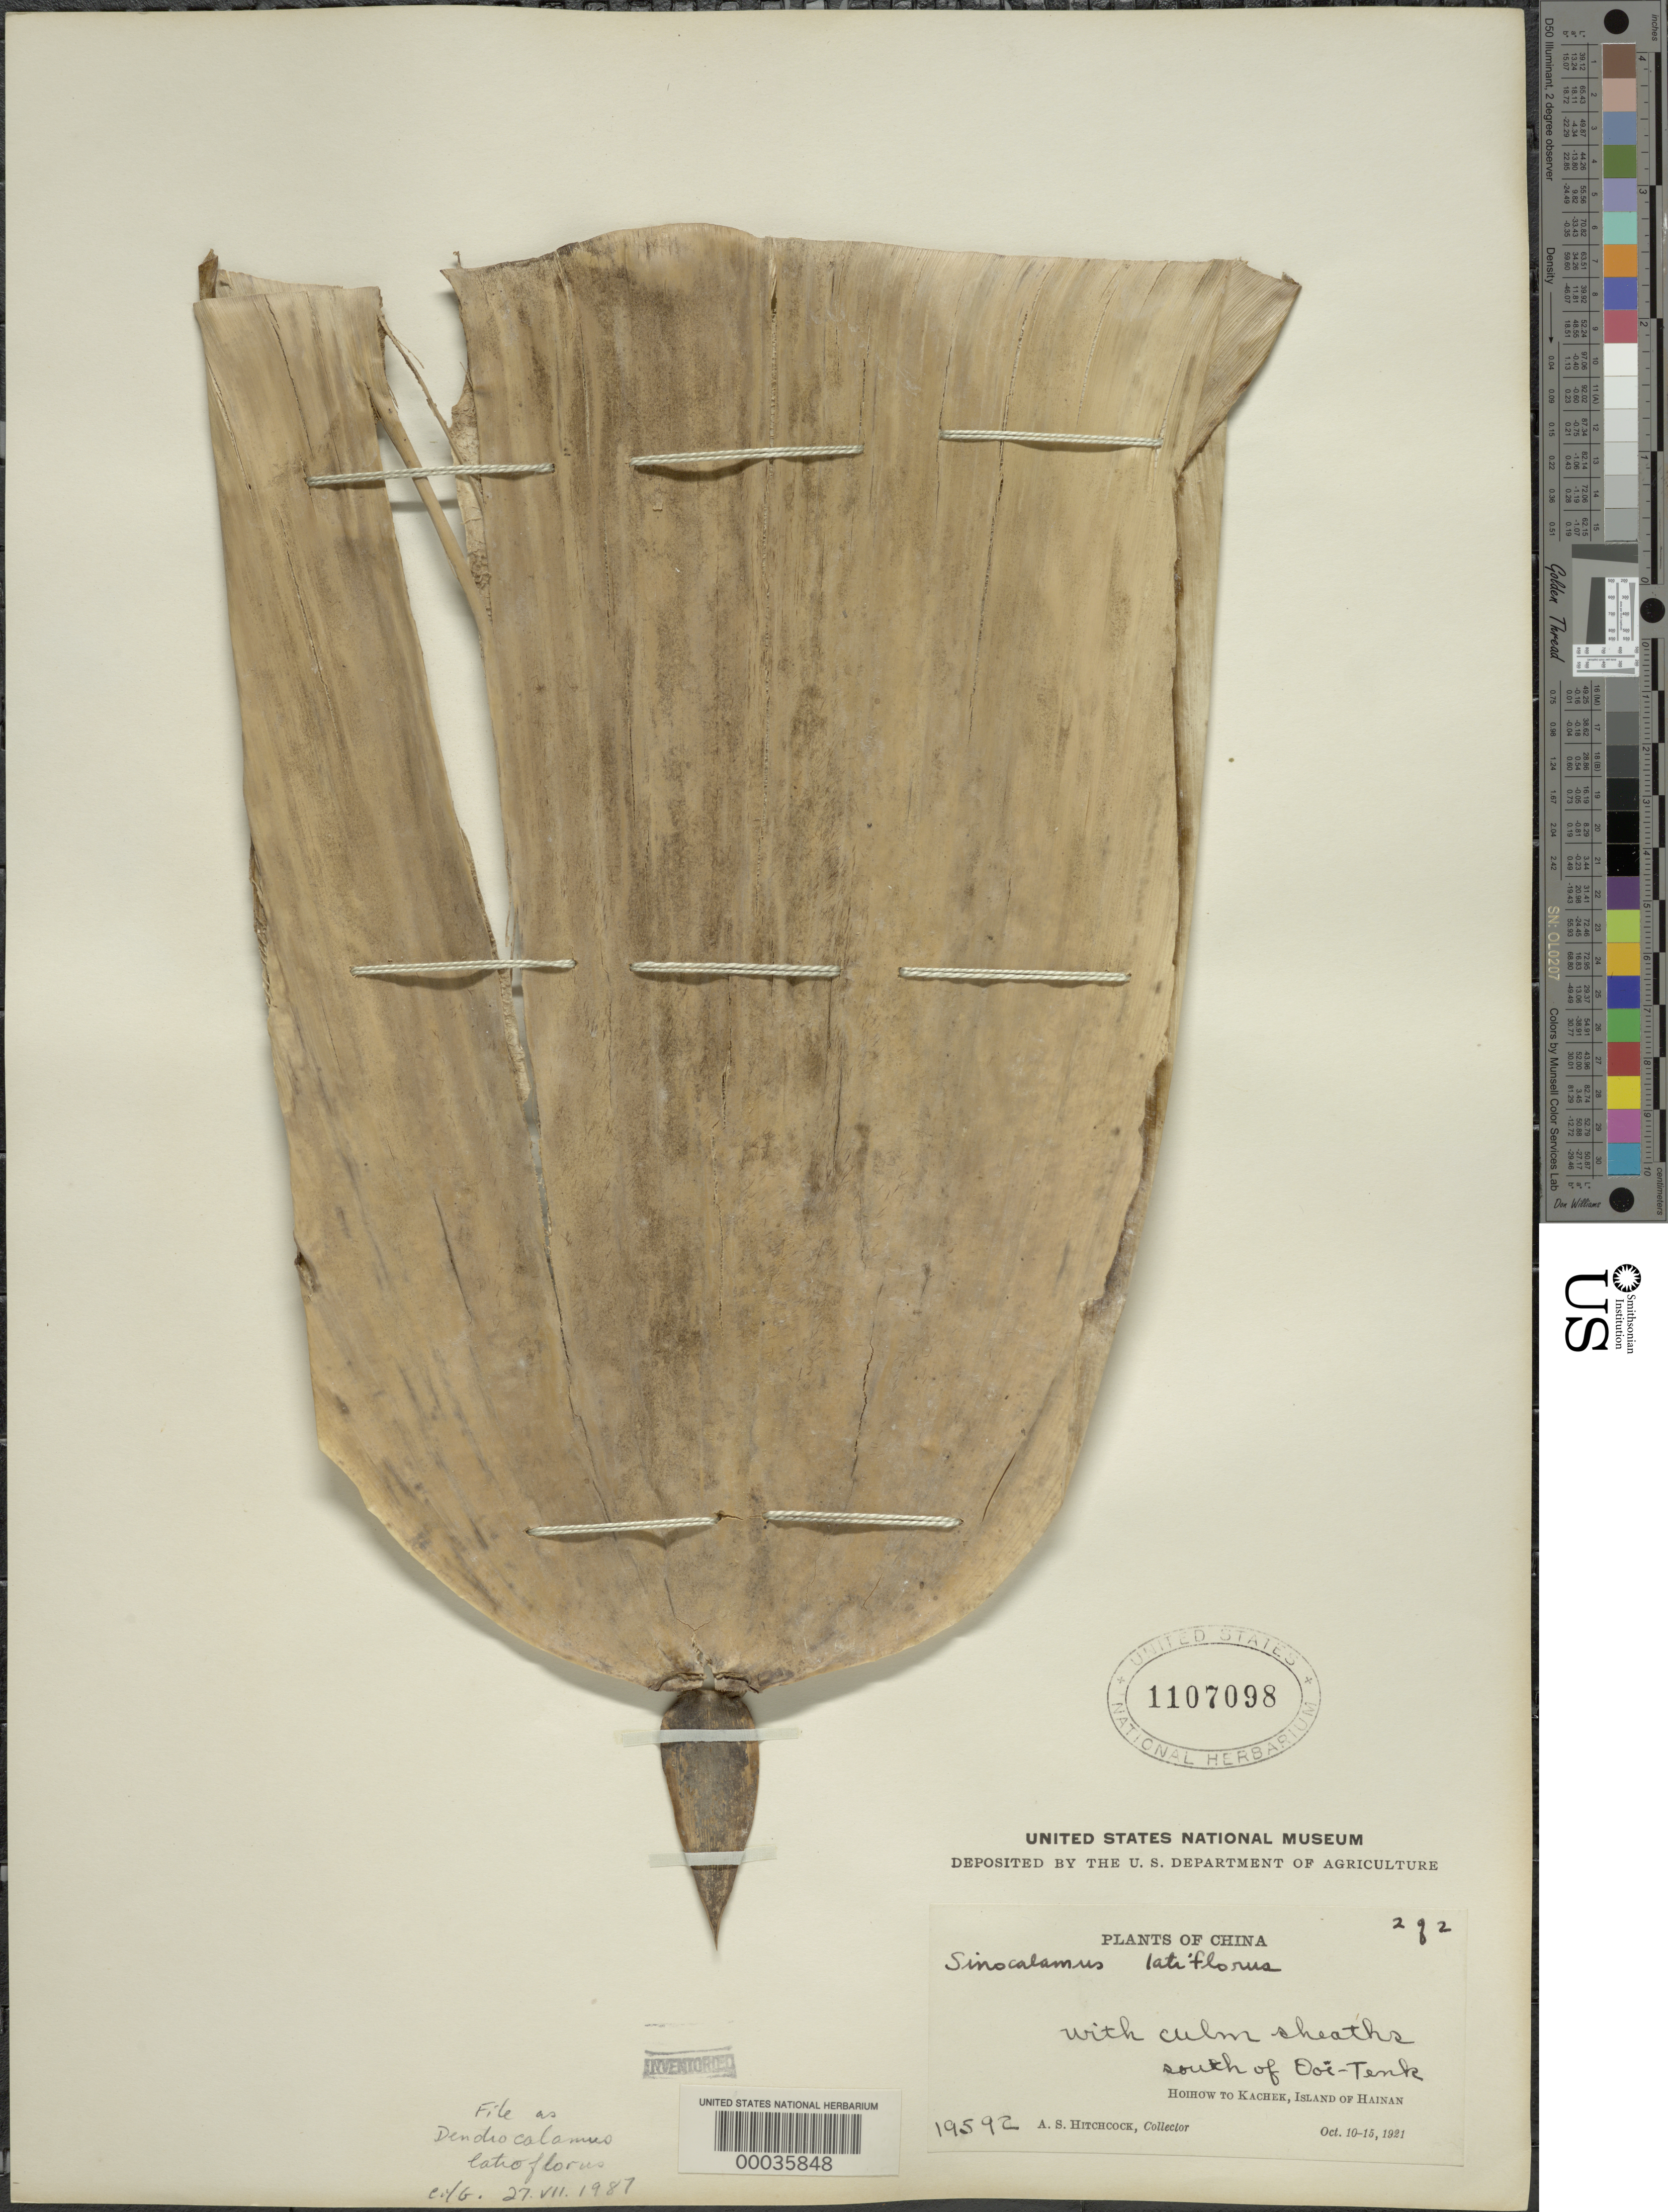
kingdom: Plantae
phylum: Tracheophyta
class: Liliopsida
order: Poales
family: Poaceae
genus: Dendrocalamus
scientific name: Dendrocalamus latiflorus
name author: Munro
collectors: A. S. Hitchcock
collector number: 19592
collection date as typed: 10 Oct 1921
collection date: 1921-10-10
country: China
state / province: Hainan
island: Hainan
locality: Hoihow, kachek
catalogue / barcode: US 1107098